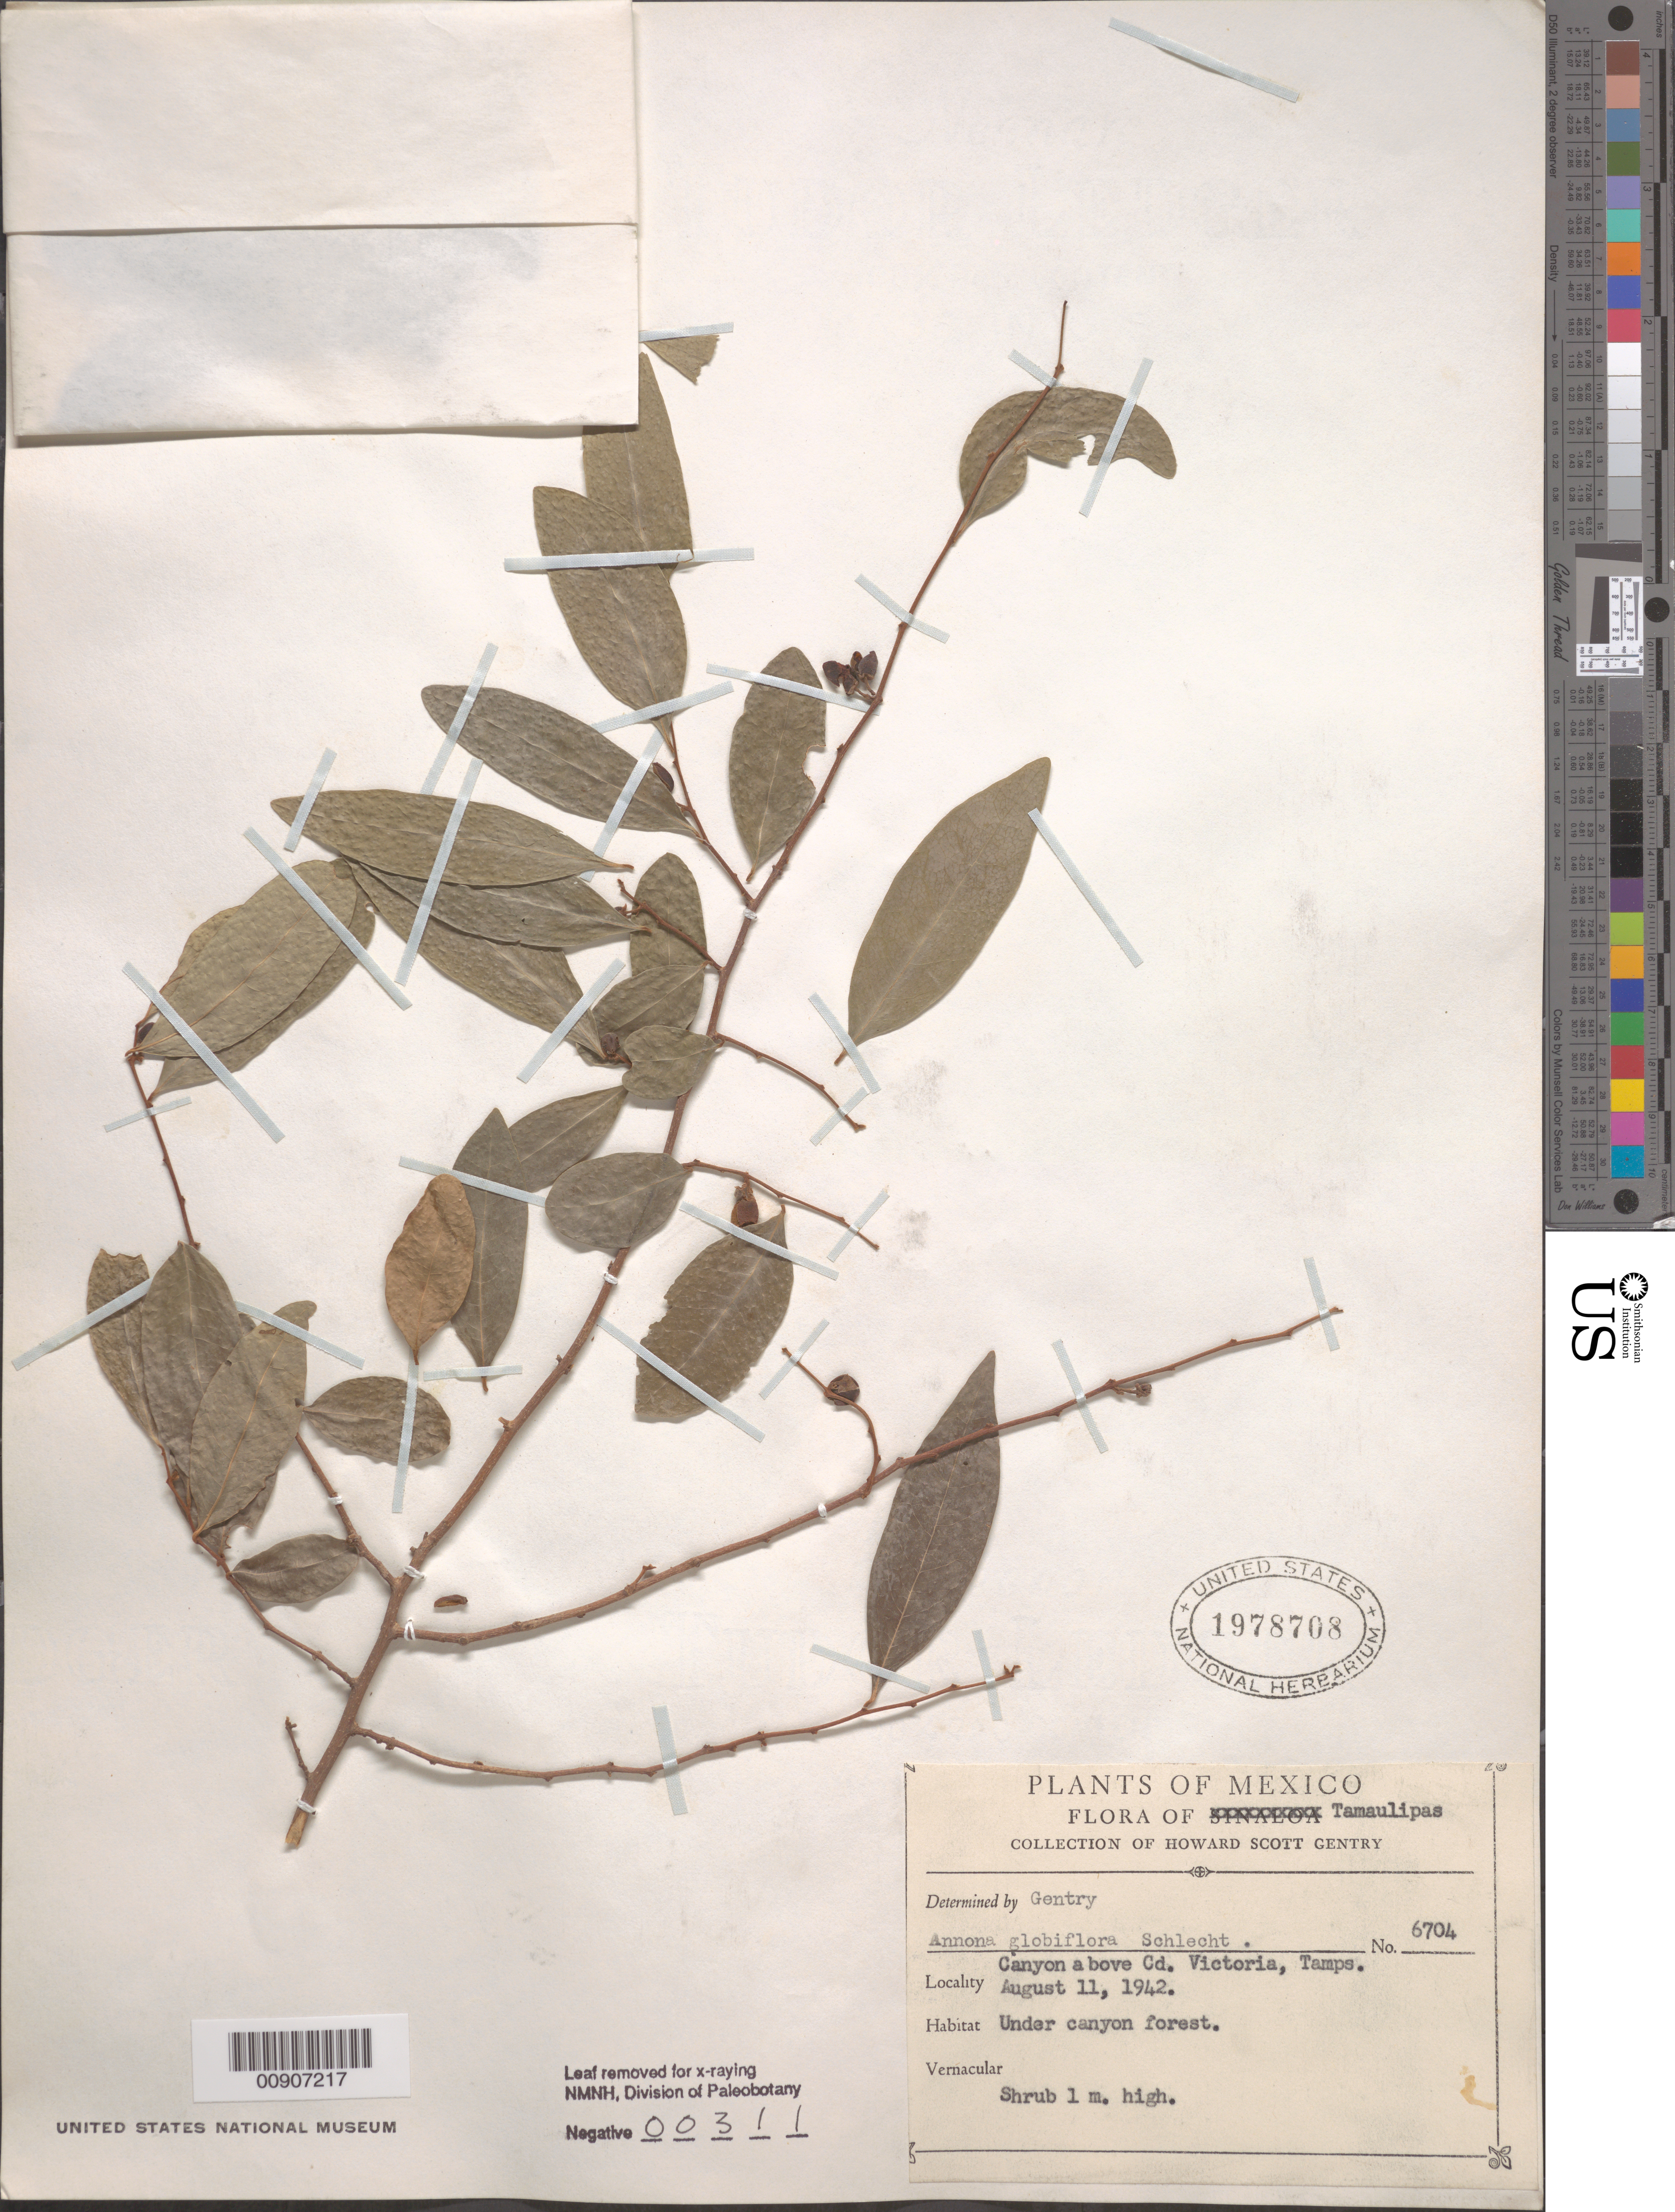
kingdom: Plantae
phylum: Tracheophyta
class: Magnoliopsida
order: Magnoliales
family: Annonaceae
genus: Annona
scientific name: Annona globiflora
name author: Schltdl.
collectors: H. S. Gentry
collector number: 6704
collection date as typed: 11 Aug 1942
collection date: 1942-08-11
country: Mexico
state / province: Tamaulipas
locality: Canyon above Cd. Victoria, Tamps.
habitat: Under canyon forest.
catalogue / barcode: US 1978708